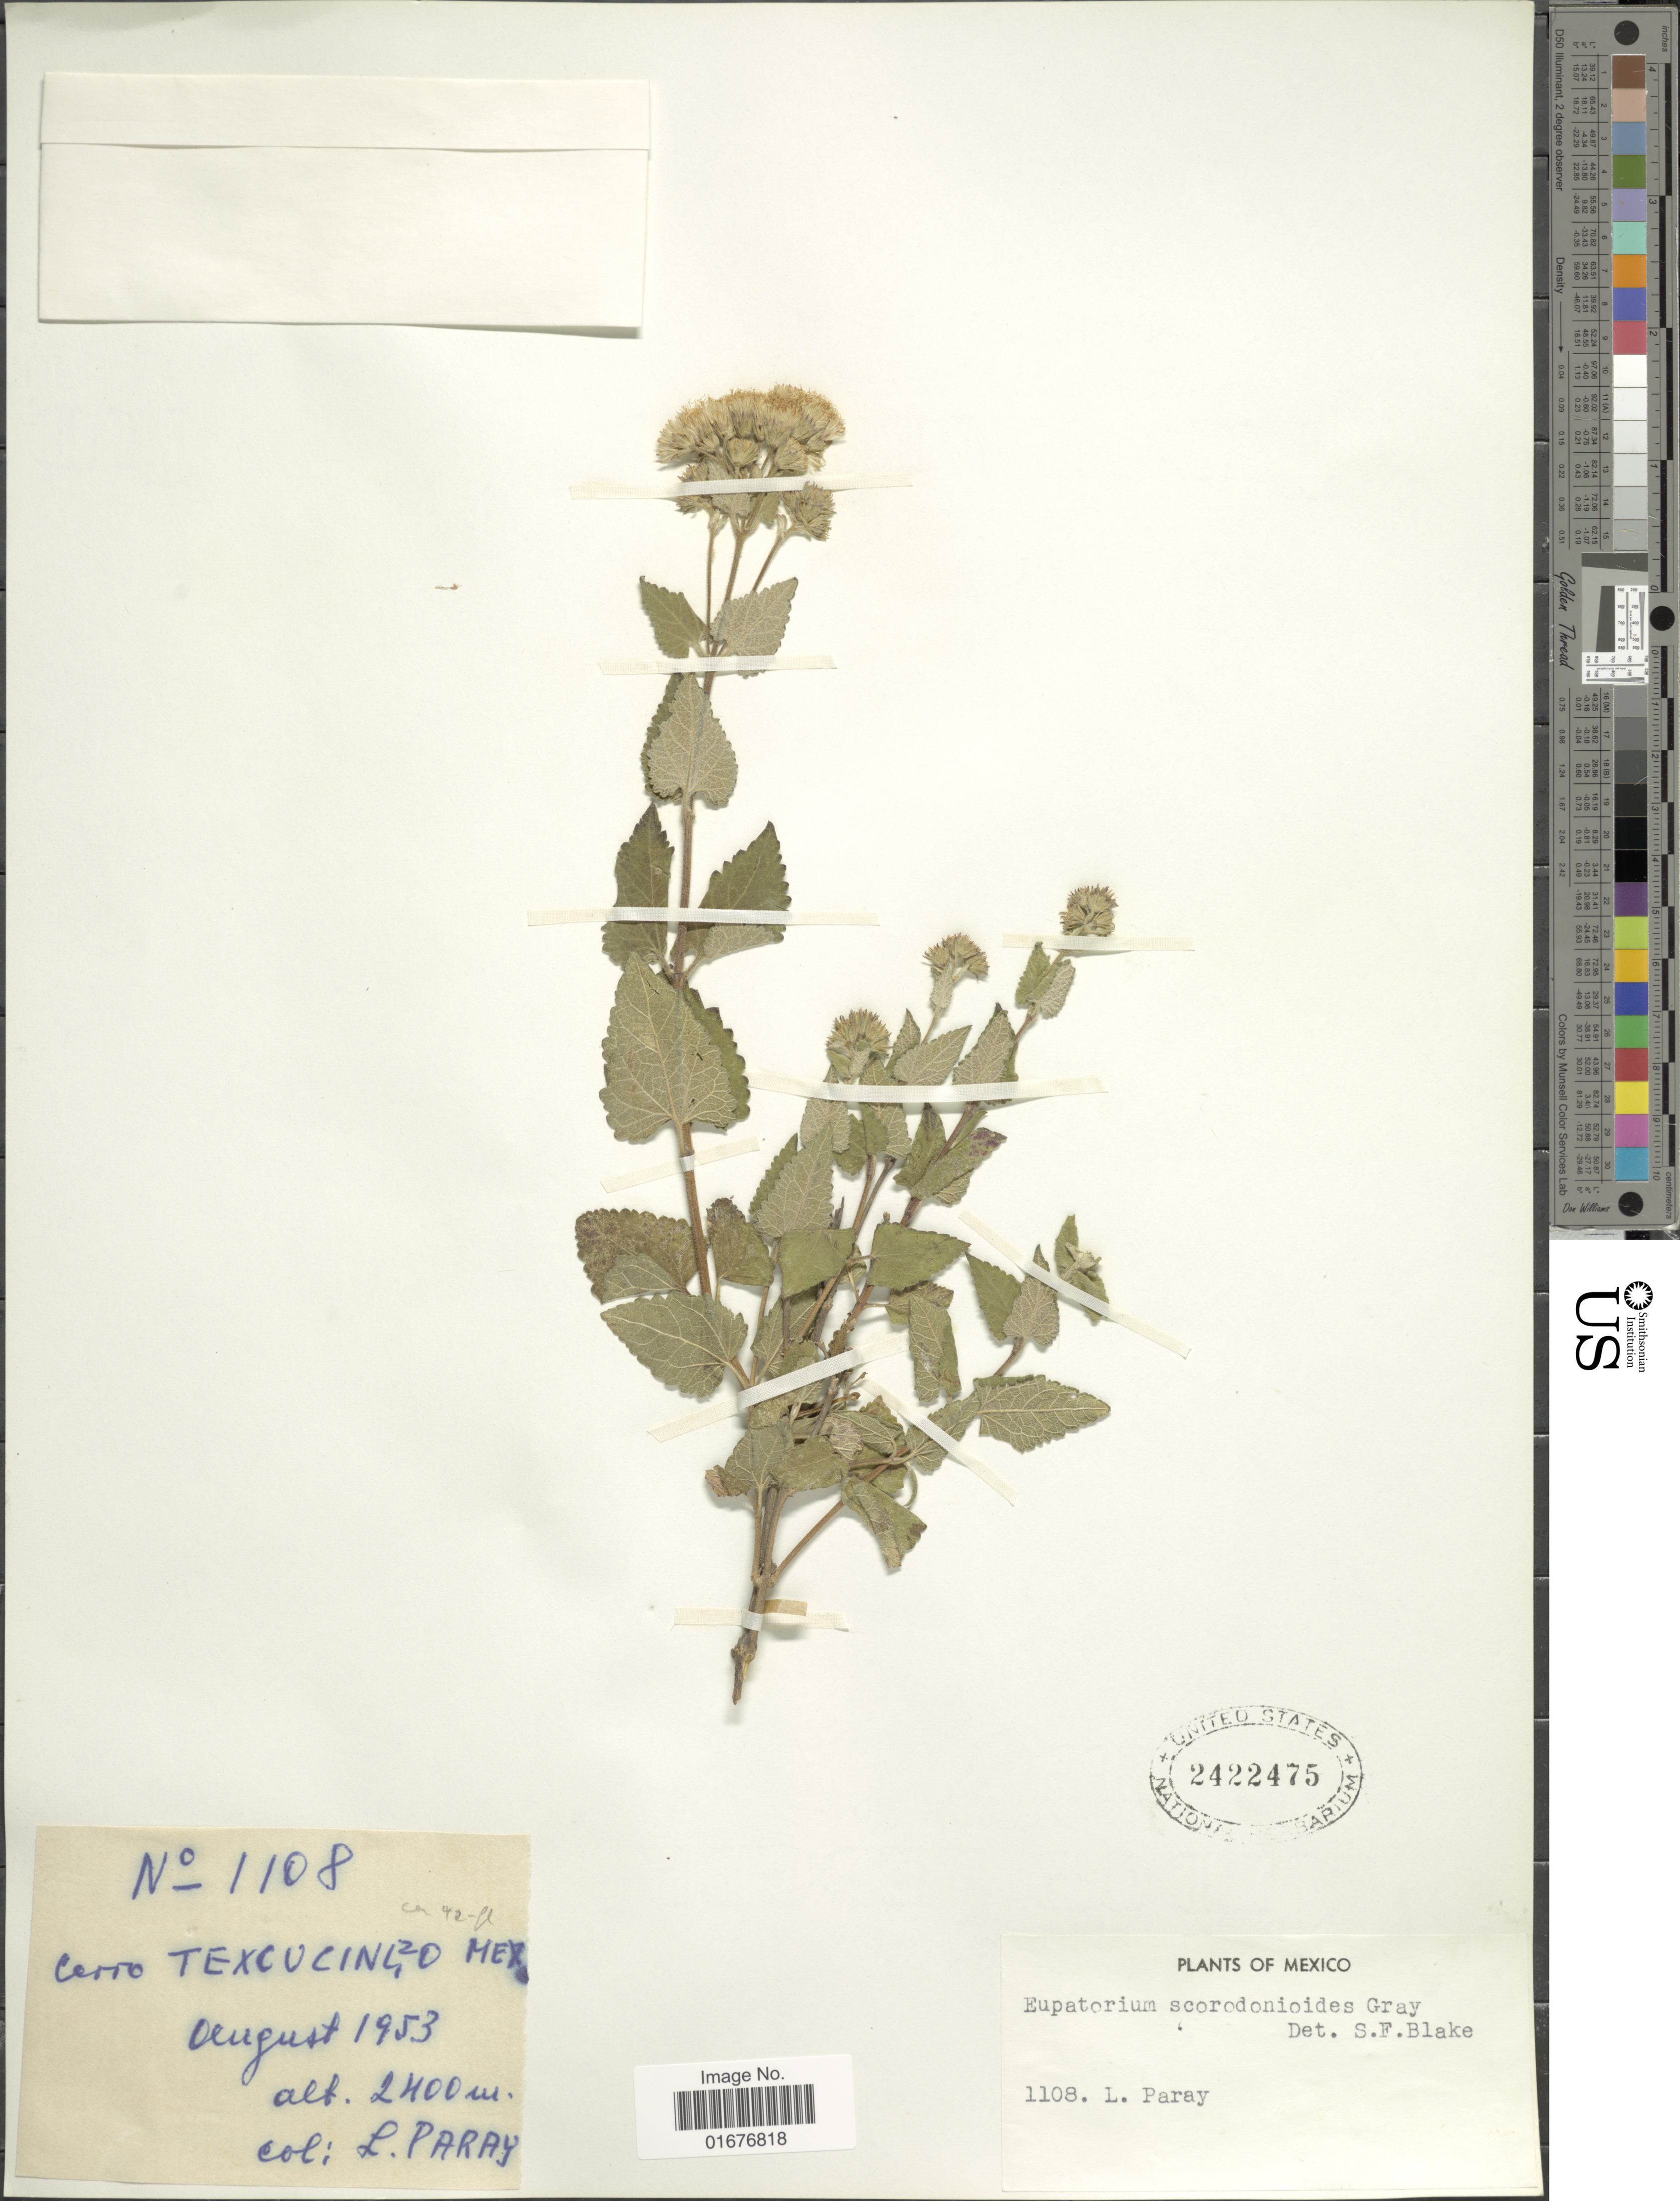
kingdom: Plantae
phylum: Tracheophyta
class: Magnoliopsida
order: Asterales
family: Asteraceae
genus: Ageratina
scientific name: Ageratina scorodonioides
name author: (A. Gray) R.M. King & H. Rob.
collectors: L. Paray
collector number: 1108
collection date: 1953-08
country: Mexico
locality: Cerro Texcucinizo, Mex.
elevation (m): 2400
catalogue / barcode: US 2422475